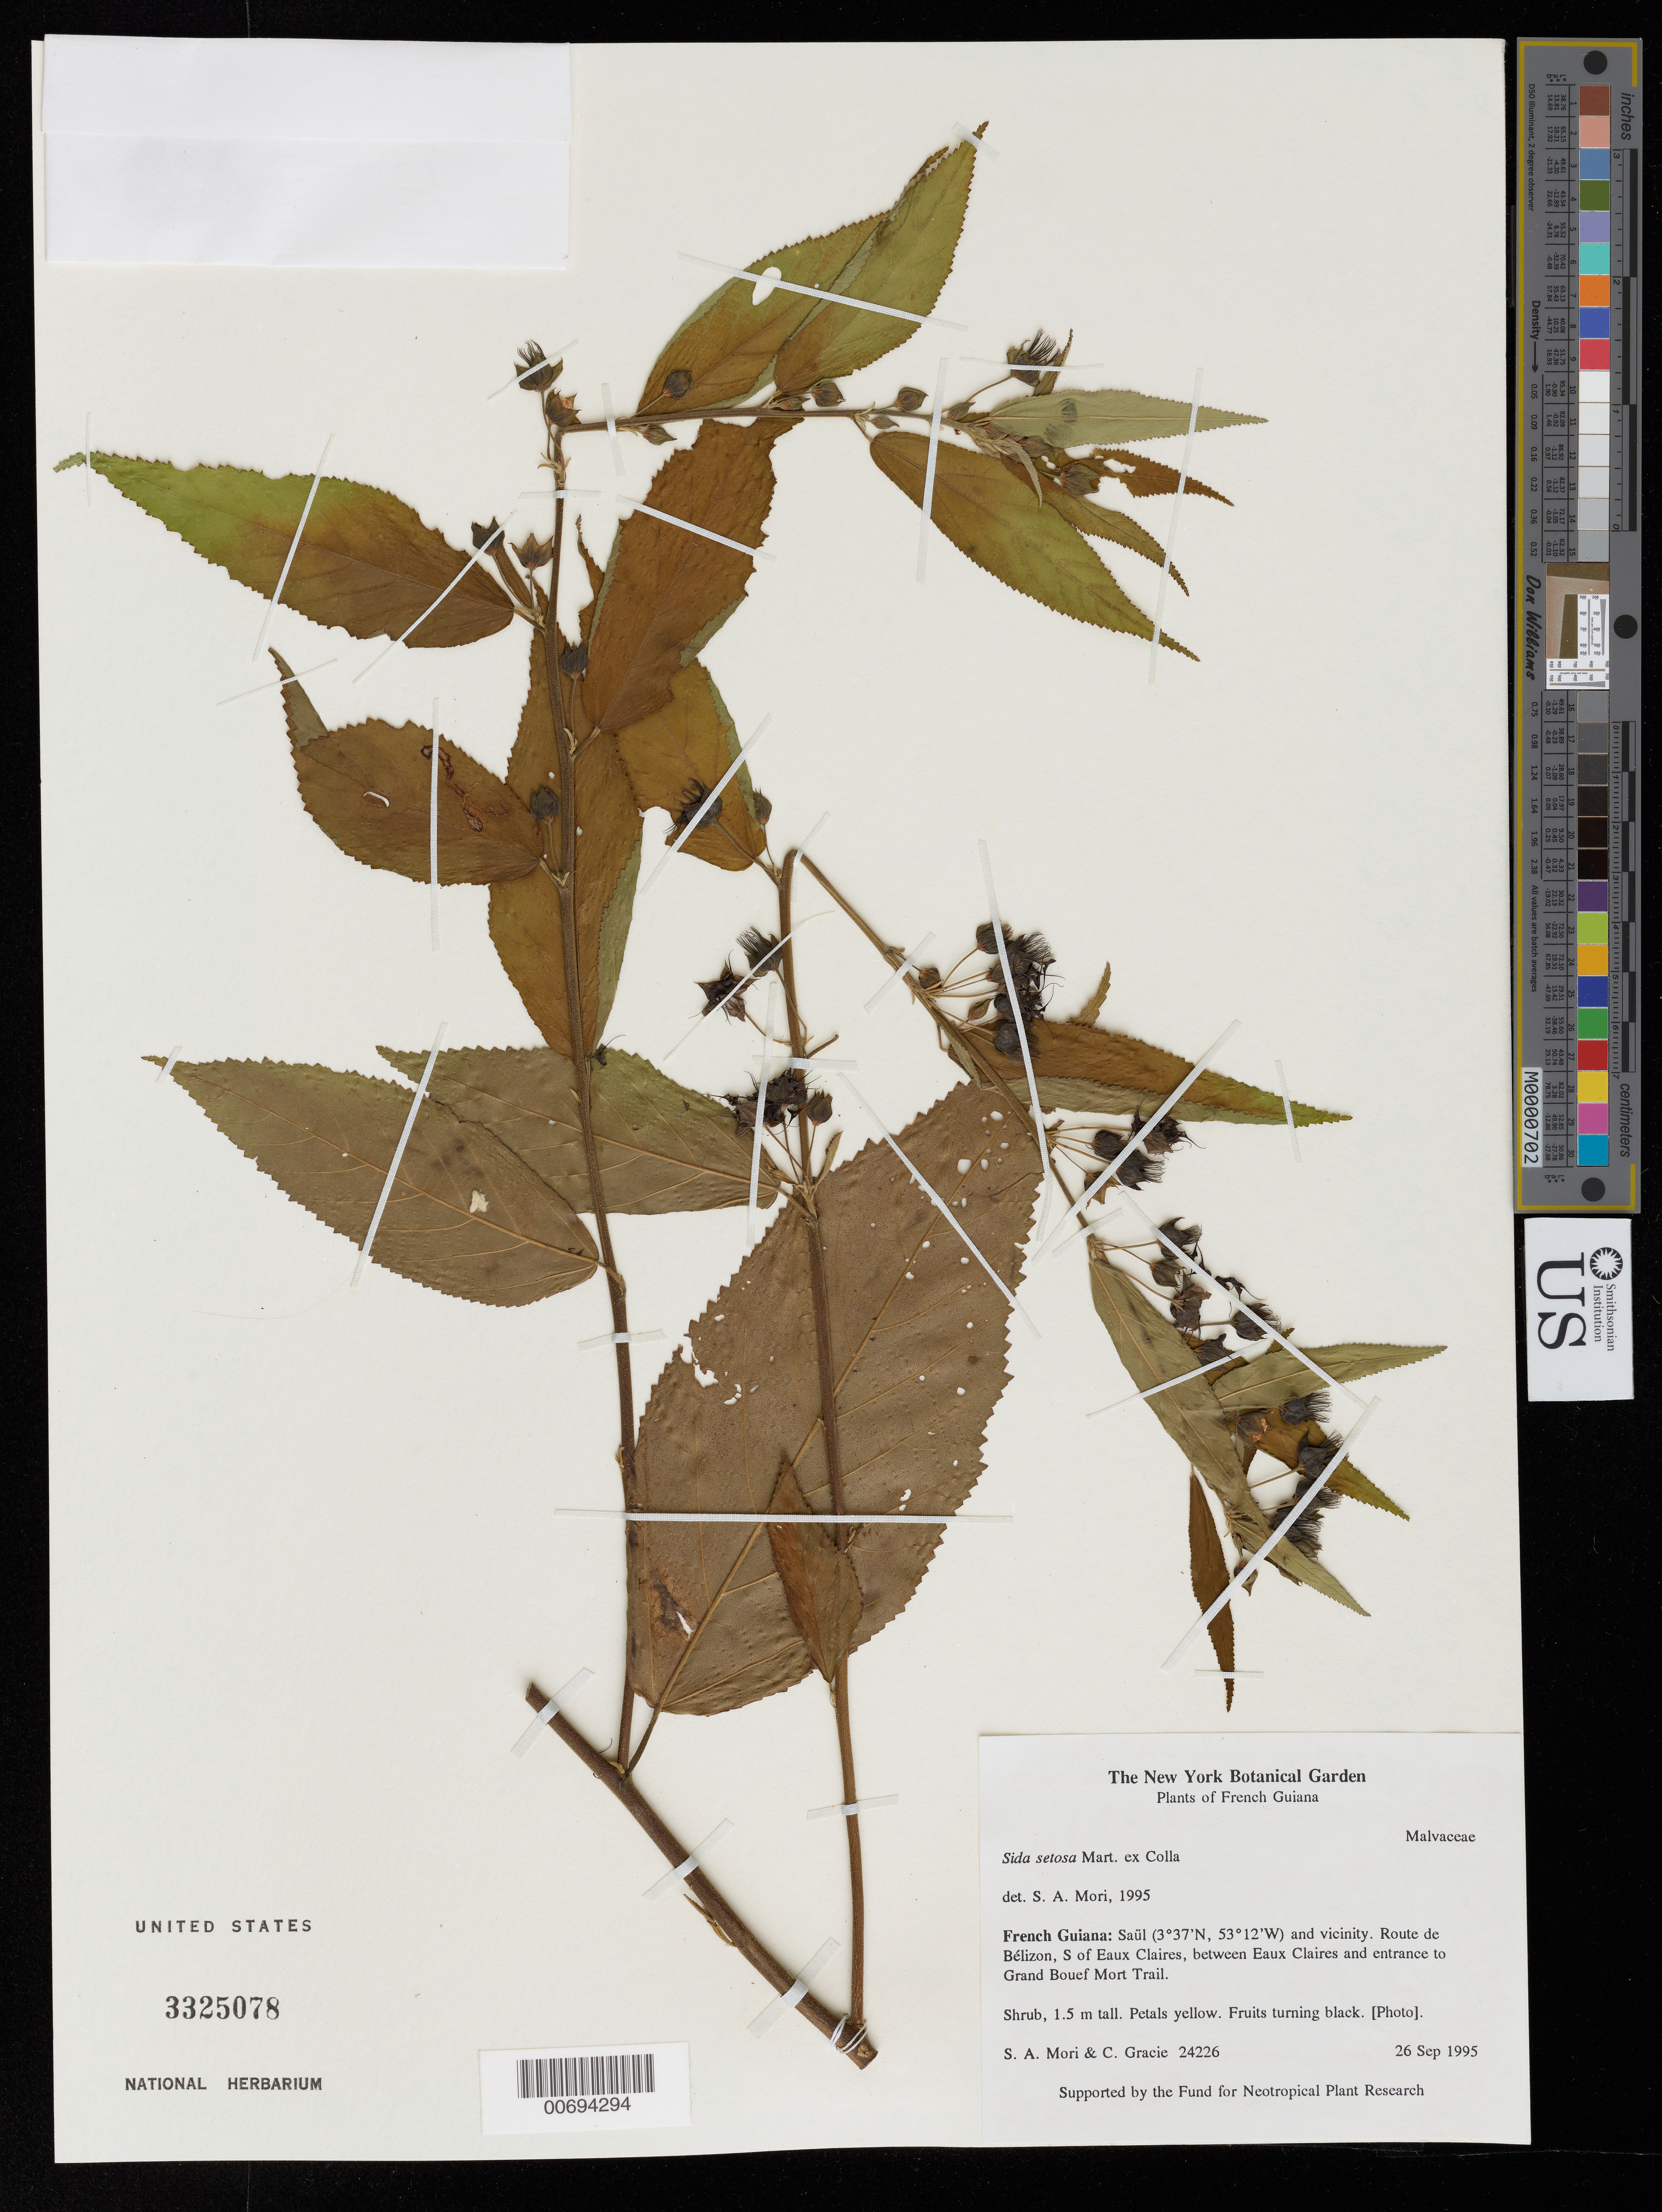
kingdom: Plantae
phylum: Tracheophyta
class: Magnoliopsida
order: Malvales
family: Malvaceae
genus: Sida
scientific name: Sida setosa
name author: Mart. ex Colla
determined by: Mori, Scott A.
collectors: S. Mori & C. A. Gracie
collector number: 24226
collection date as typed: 26-Sep-95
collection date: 1995-09-26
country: French Guiana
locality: Saül and vic., Route de Bélizon, S of Eaux Claires between Eaux Claires and entrance to Grand Bouef Mort trail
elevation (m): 230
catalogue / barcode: US 3325078